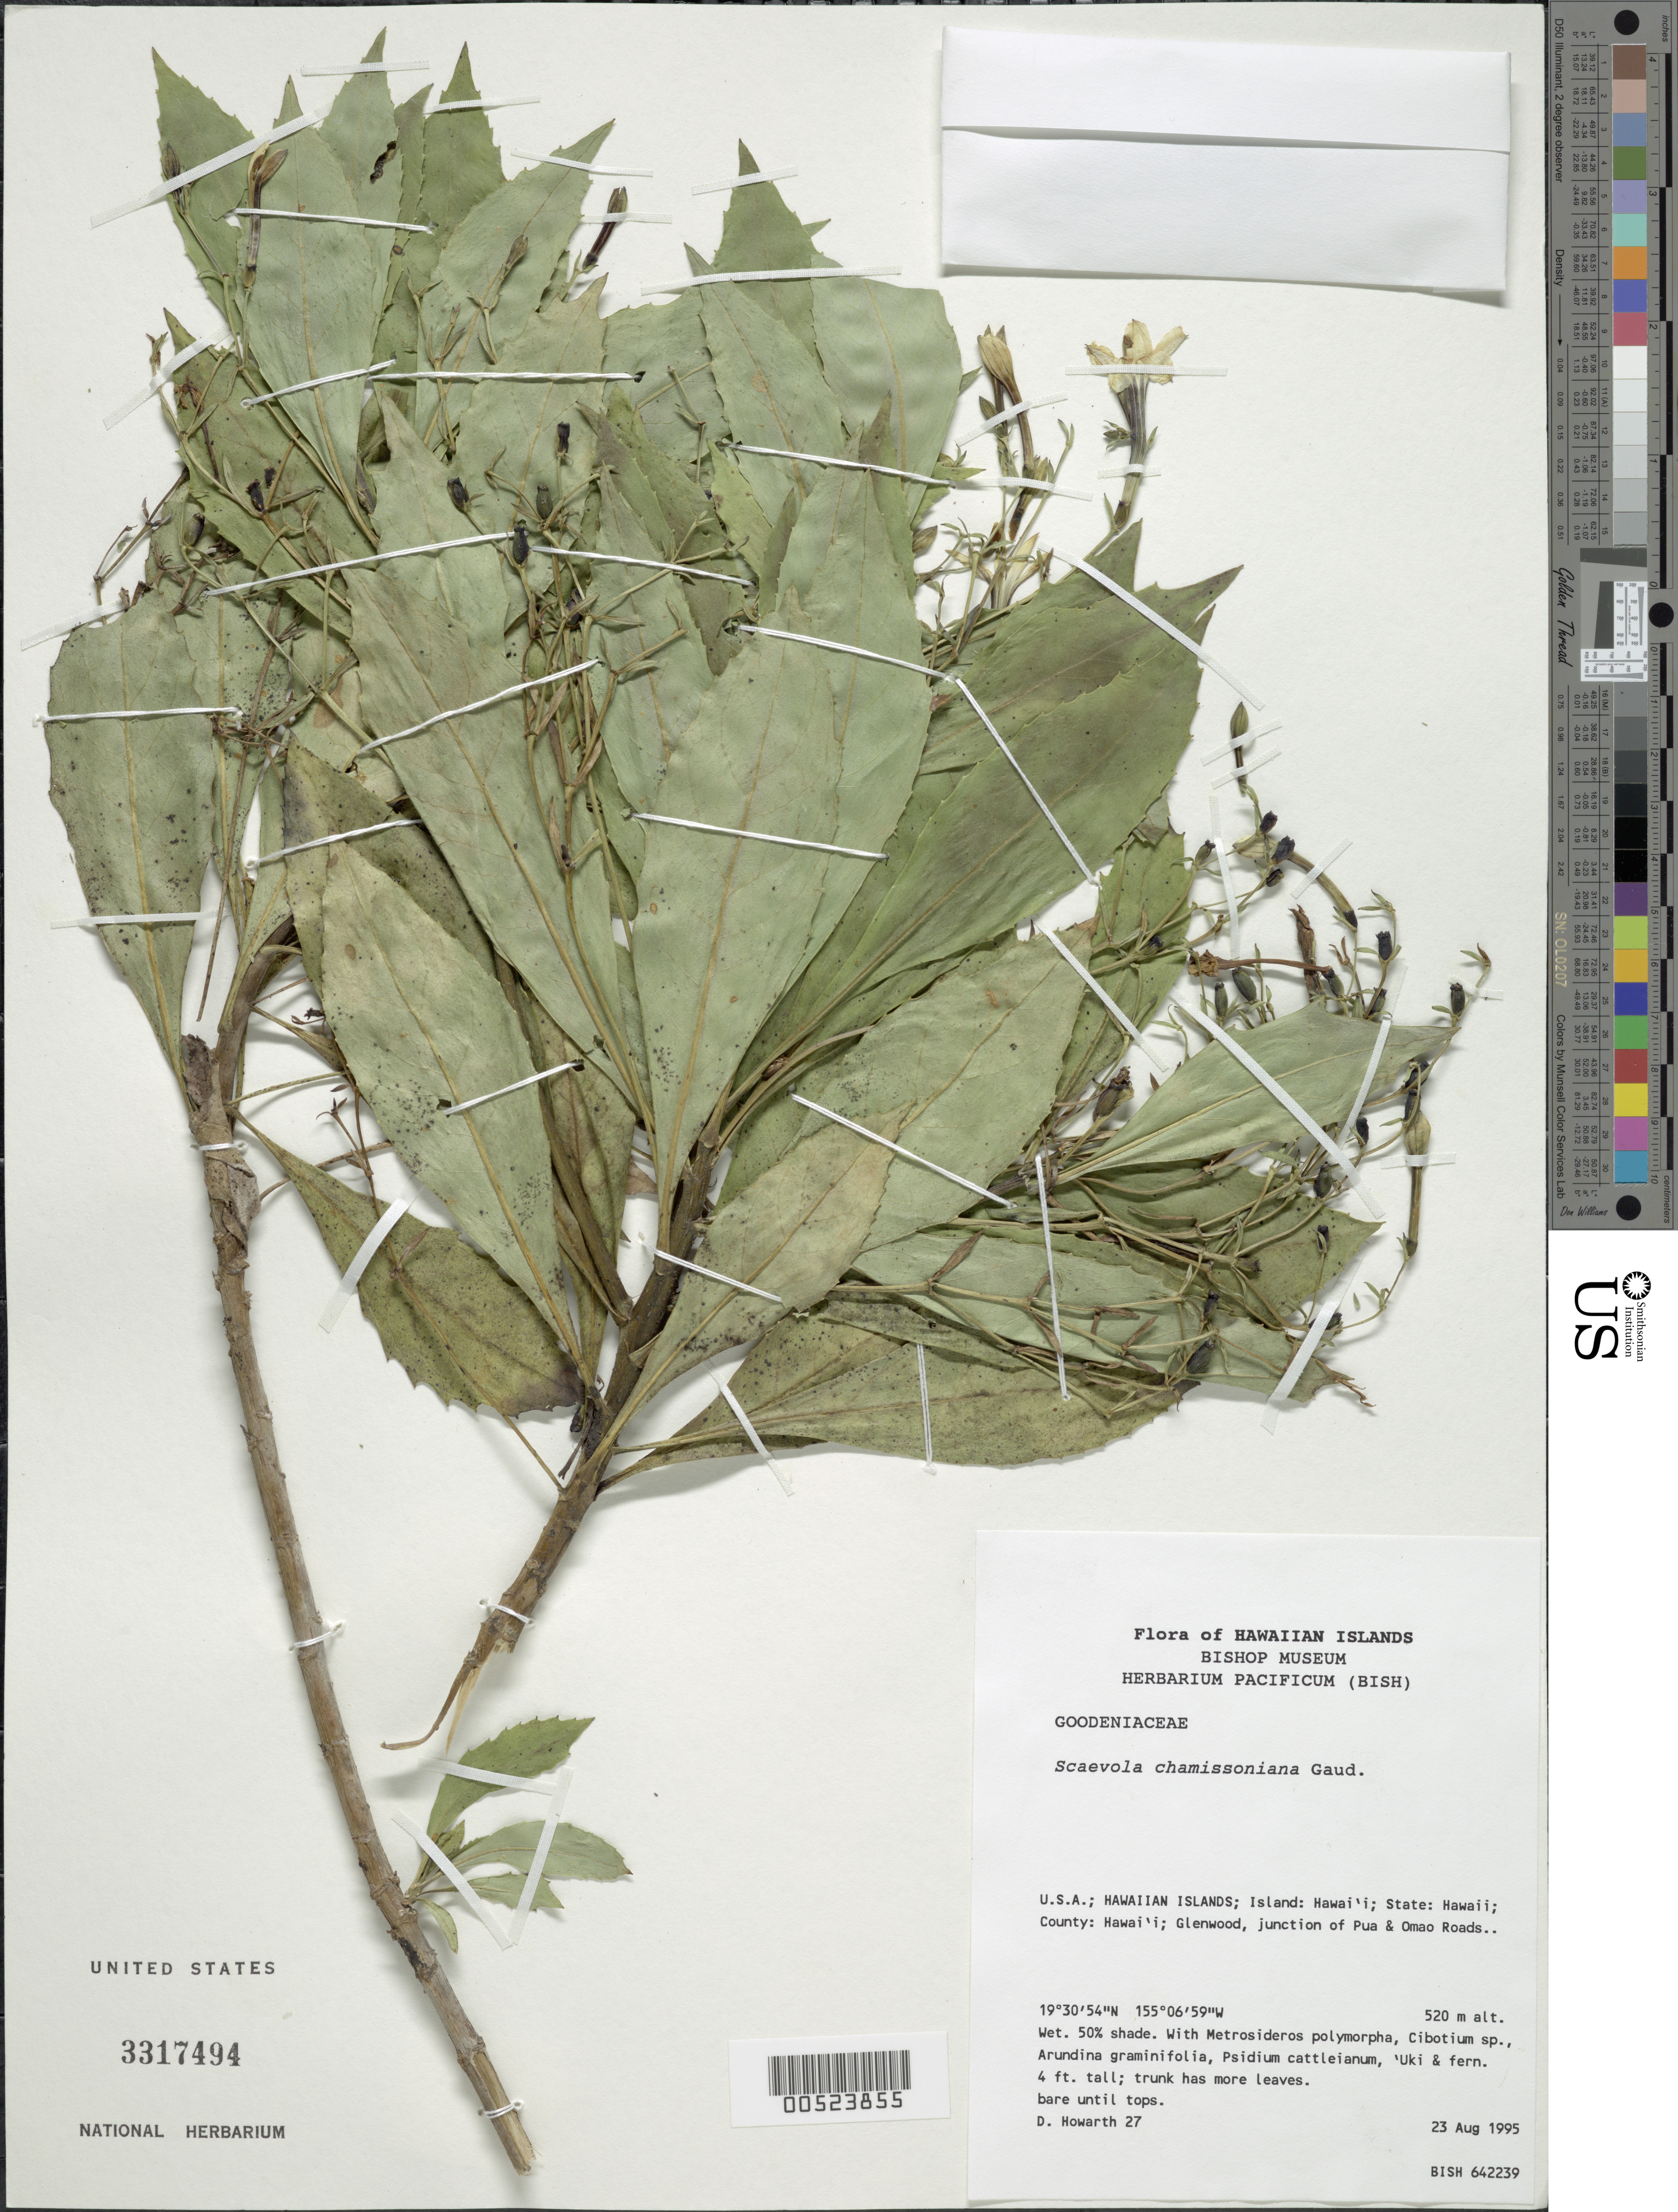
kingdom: Plantae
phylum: Tracheophyta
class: Magnoliopsida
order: Asterales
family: Goodeniaceae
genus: Scaevola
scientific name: Scaevola chamissoniana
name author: Gaudich.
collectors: D. Howarth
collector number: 27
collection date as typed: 23 Aug 1995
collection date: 1995-08-23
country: United States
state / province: Hawaii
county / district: Hawaii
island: Hawaii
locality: Hawaii county, Glenwood, jct of Pua and Omao Rds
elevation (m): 520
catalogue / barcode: US 3317494